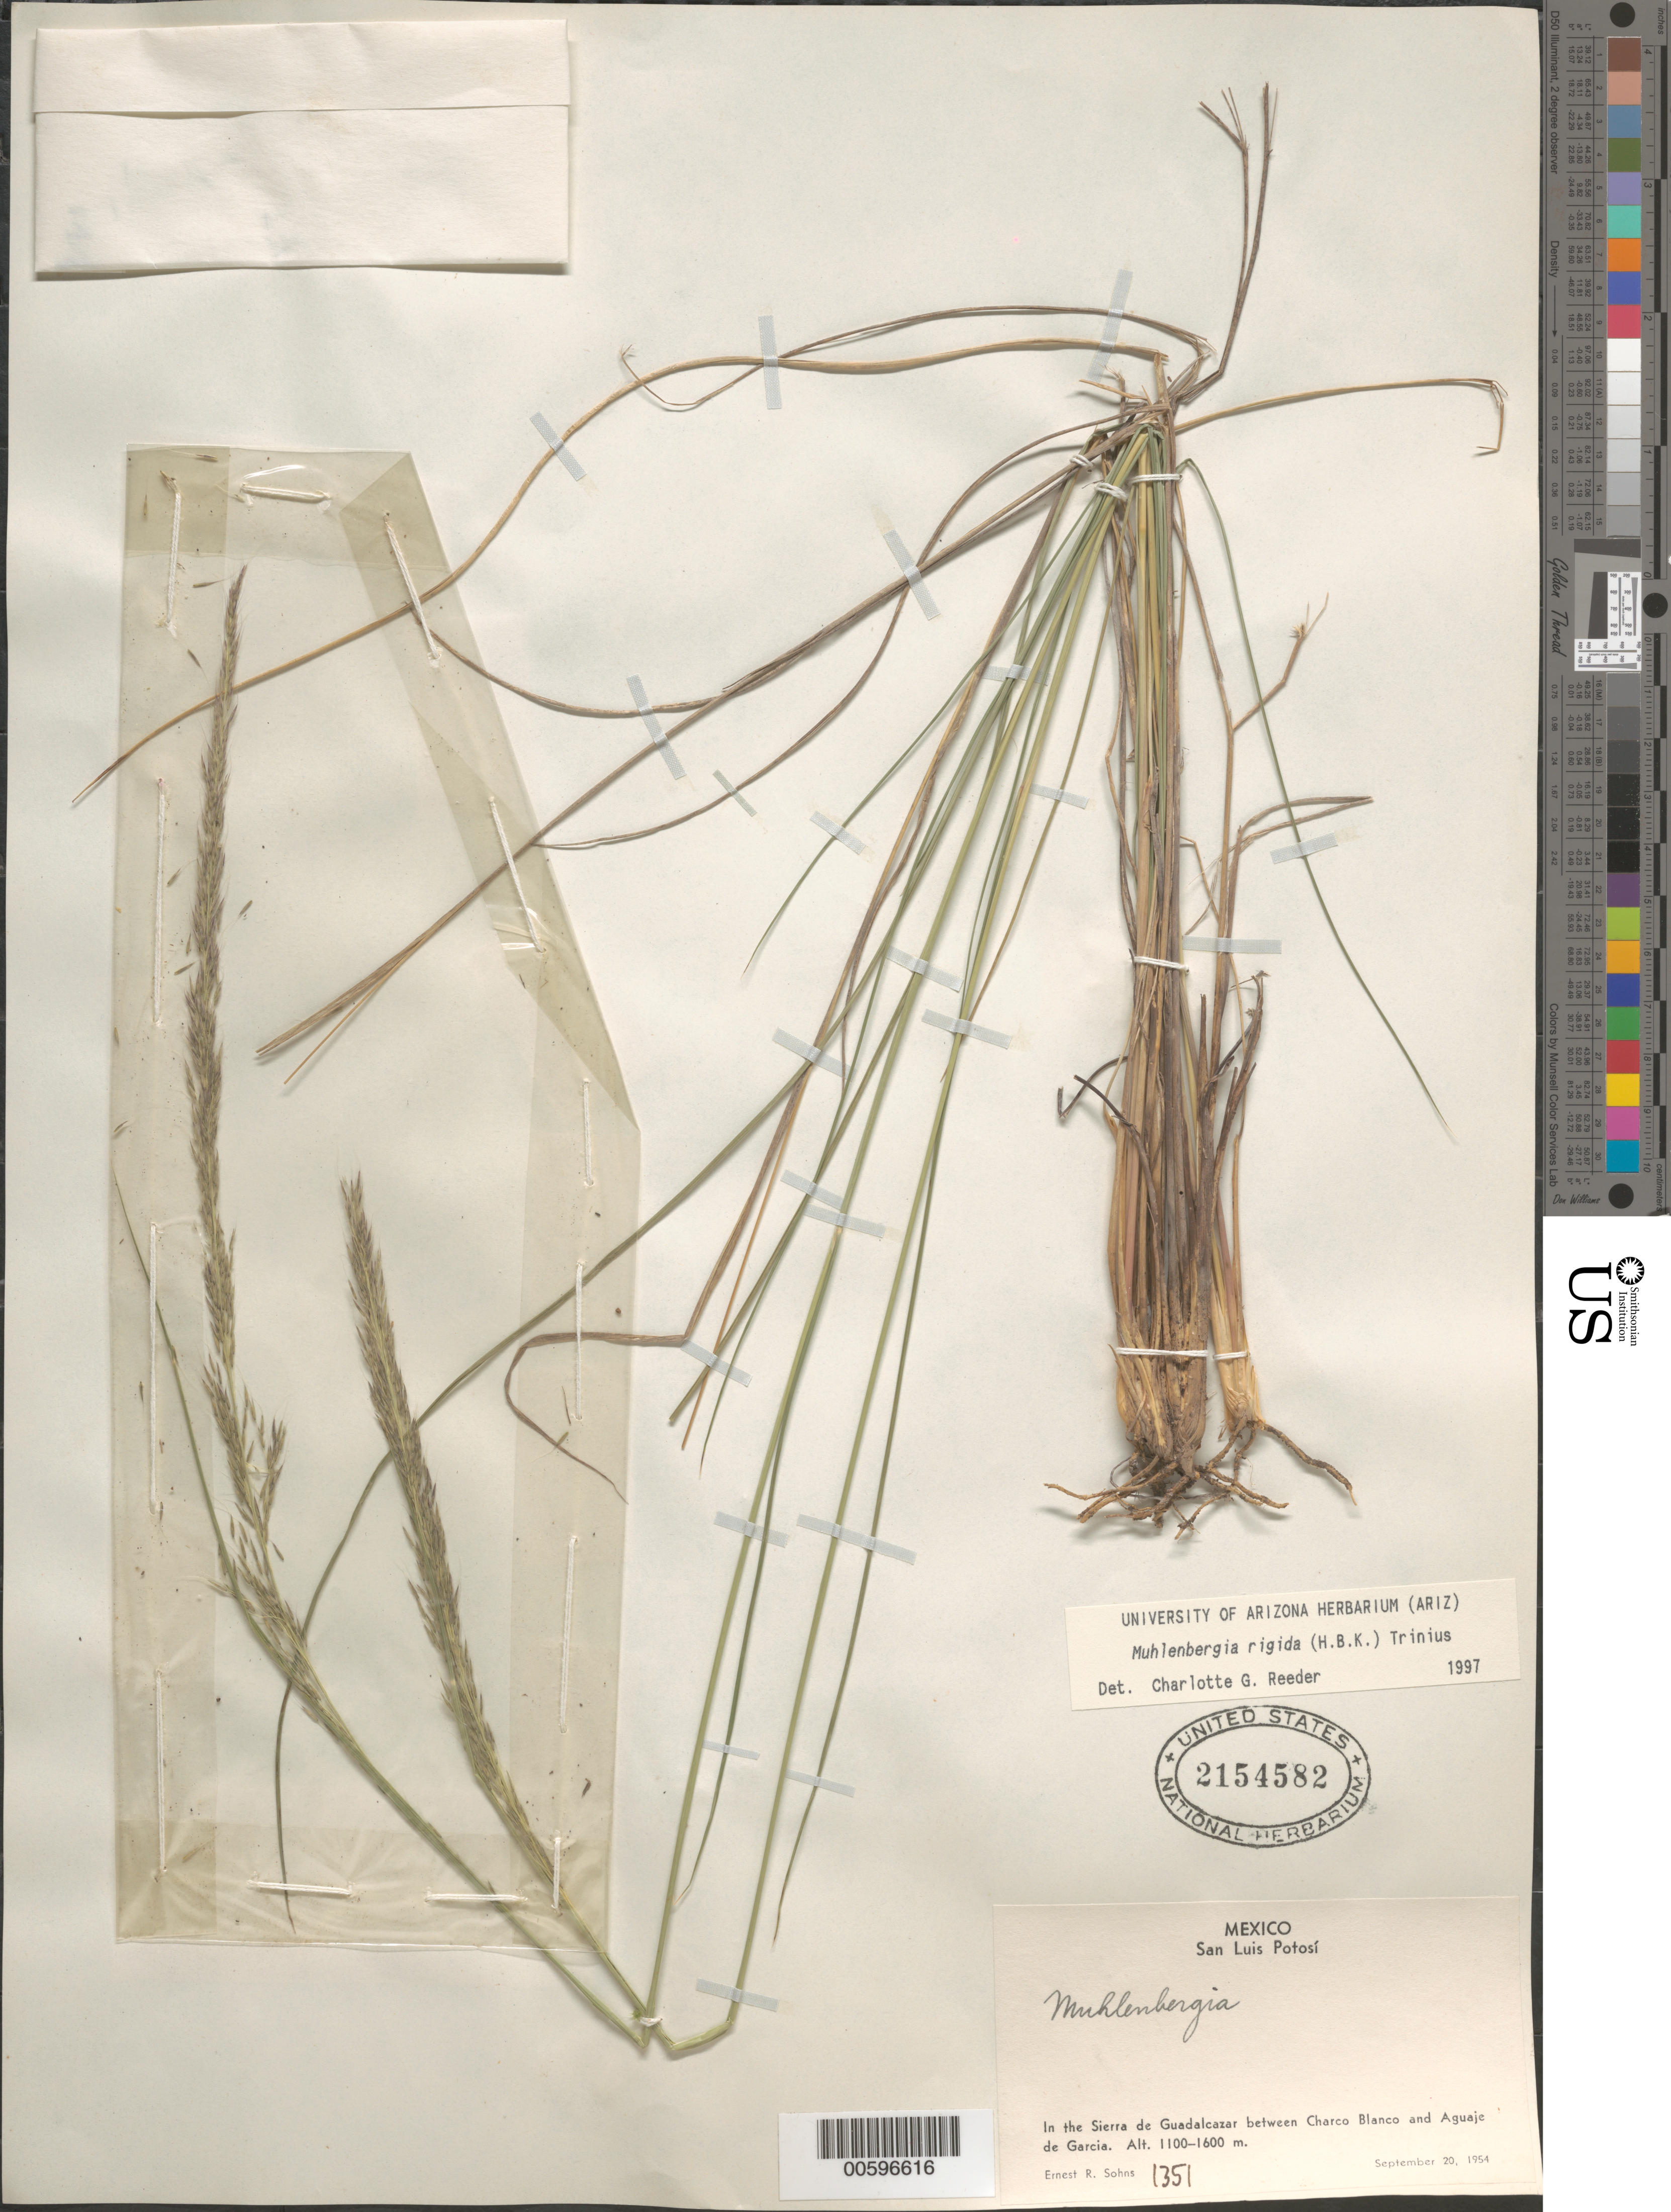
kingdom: Plantae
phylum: Tracheophyta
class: Liliopsida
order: Poales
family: Poaceae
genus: Muhlenbergia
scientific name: Muhlenbergia rigida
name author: (Kunth) Kunth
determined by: Reeder, C. G., (ARIZ)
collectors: E. R. Sohns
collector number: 1351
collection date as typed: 20 Sep 1954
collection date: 1954-09-20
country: Mexico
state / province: San Luis Potosi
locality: In the Sierra de Guadalcazar between Charco Blanco and Aguaje de Garcia.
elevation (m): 1100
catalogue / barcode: US 2154582